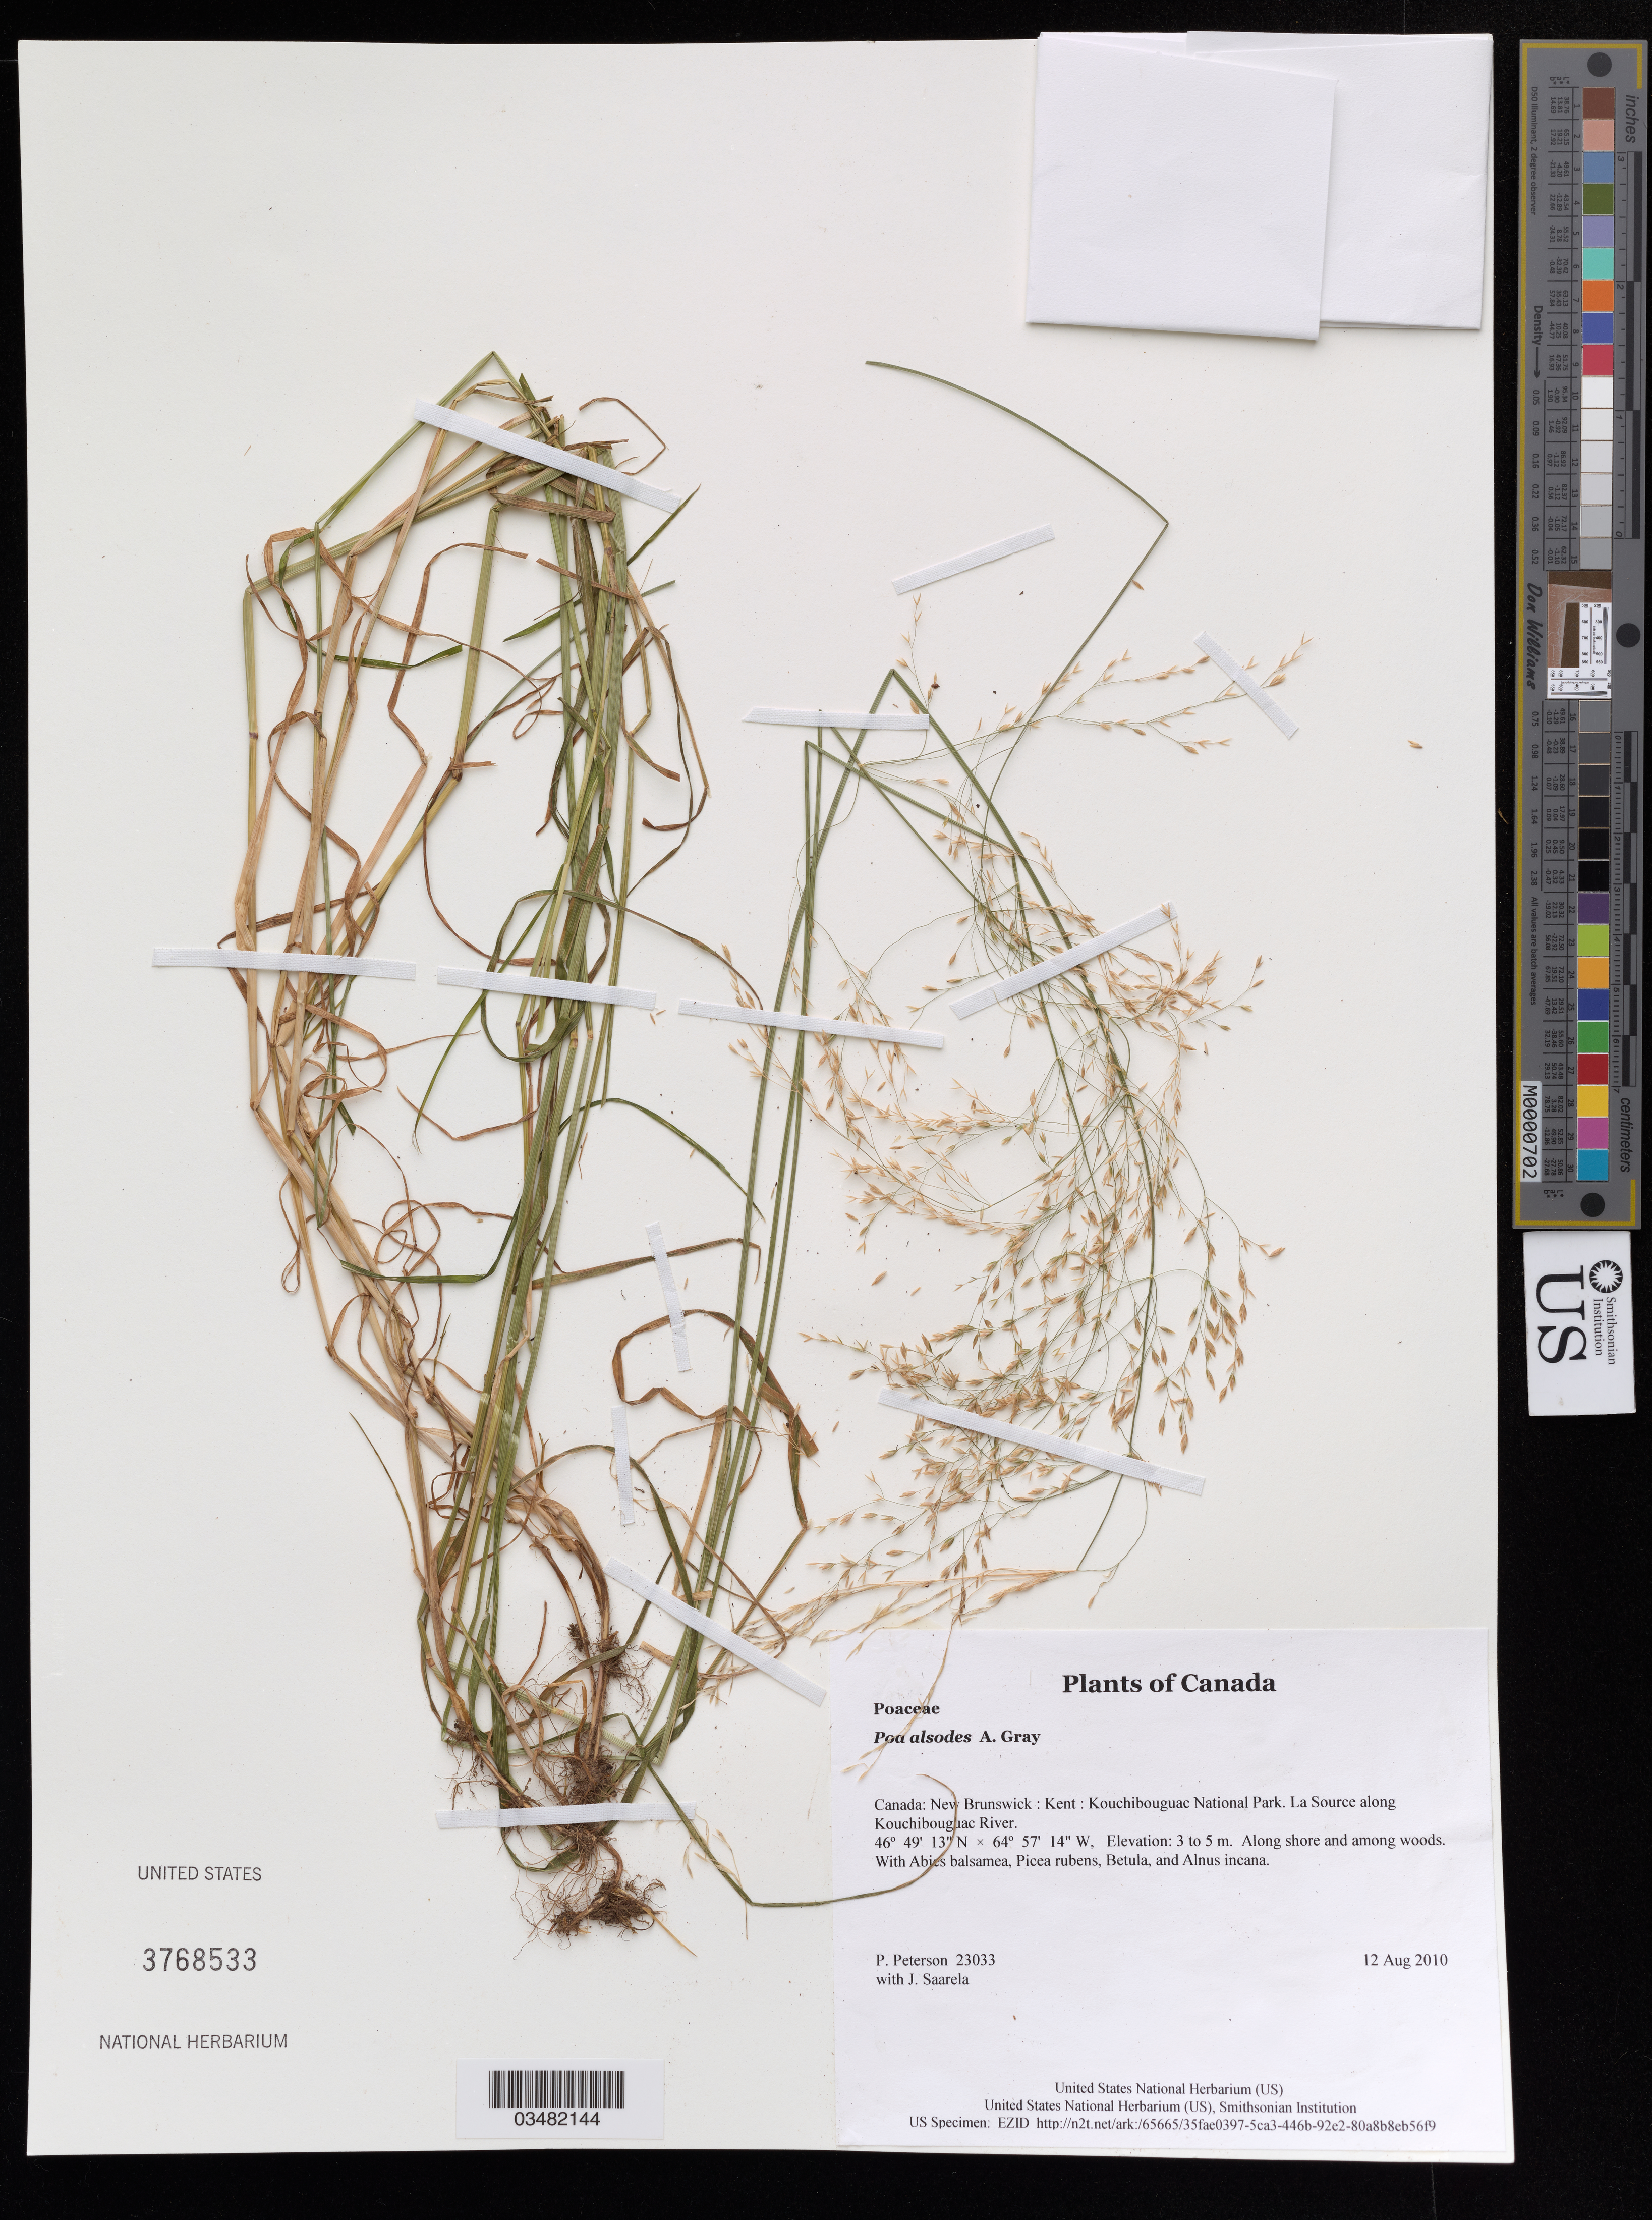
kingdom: Plantae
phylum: Tracheophyta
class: Liliopsida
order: Poales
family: Poaceae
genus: Poa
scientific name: Poa alsodes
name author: A. Gray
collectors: P. M. Peterson & J. Saarela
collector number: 23033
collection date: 2010-08-12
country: Canada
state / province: New Brunswick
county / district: Kent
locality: Kouchibouguac National Park. La Source along Kouchibouguac River.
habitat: Along shore and among woods.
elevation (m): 3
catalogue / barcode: US 3768533